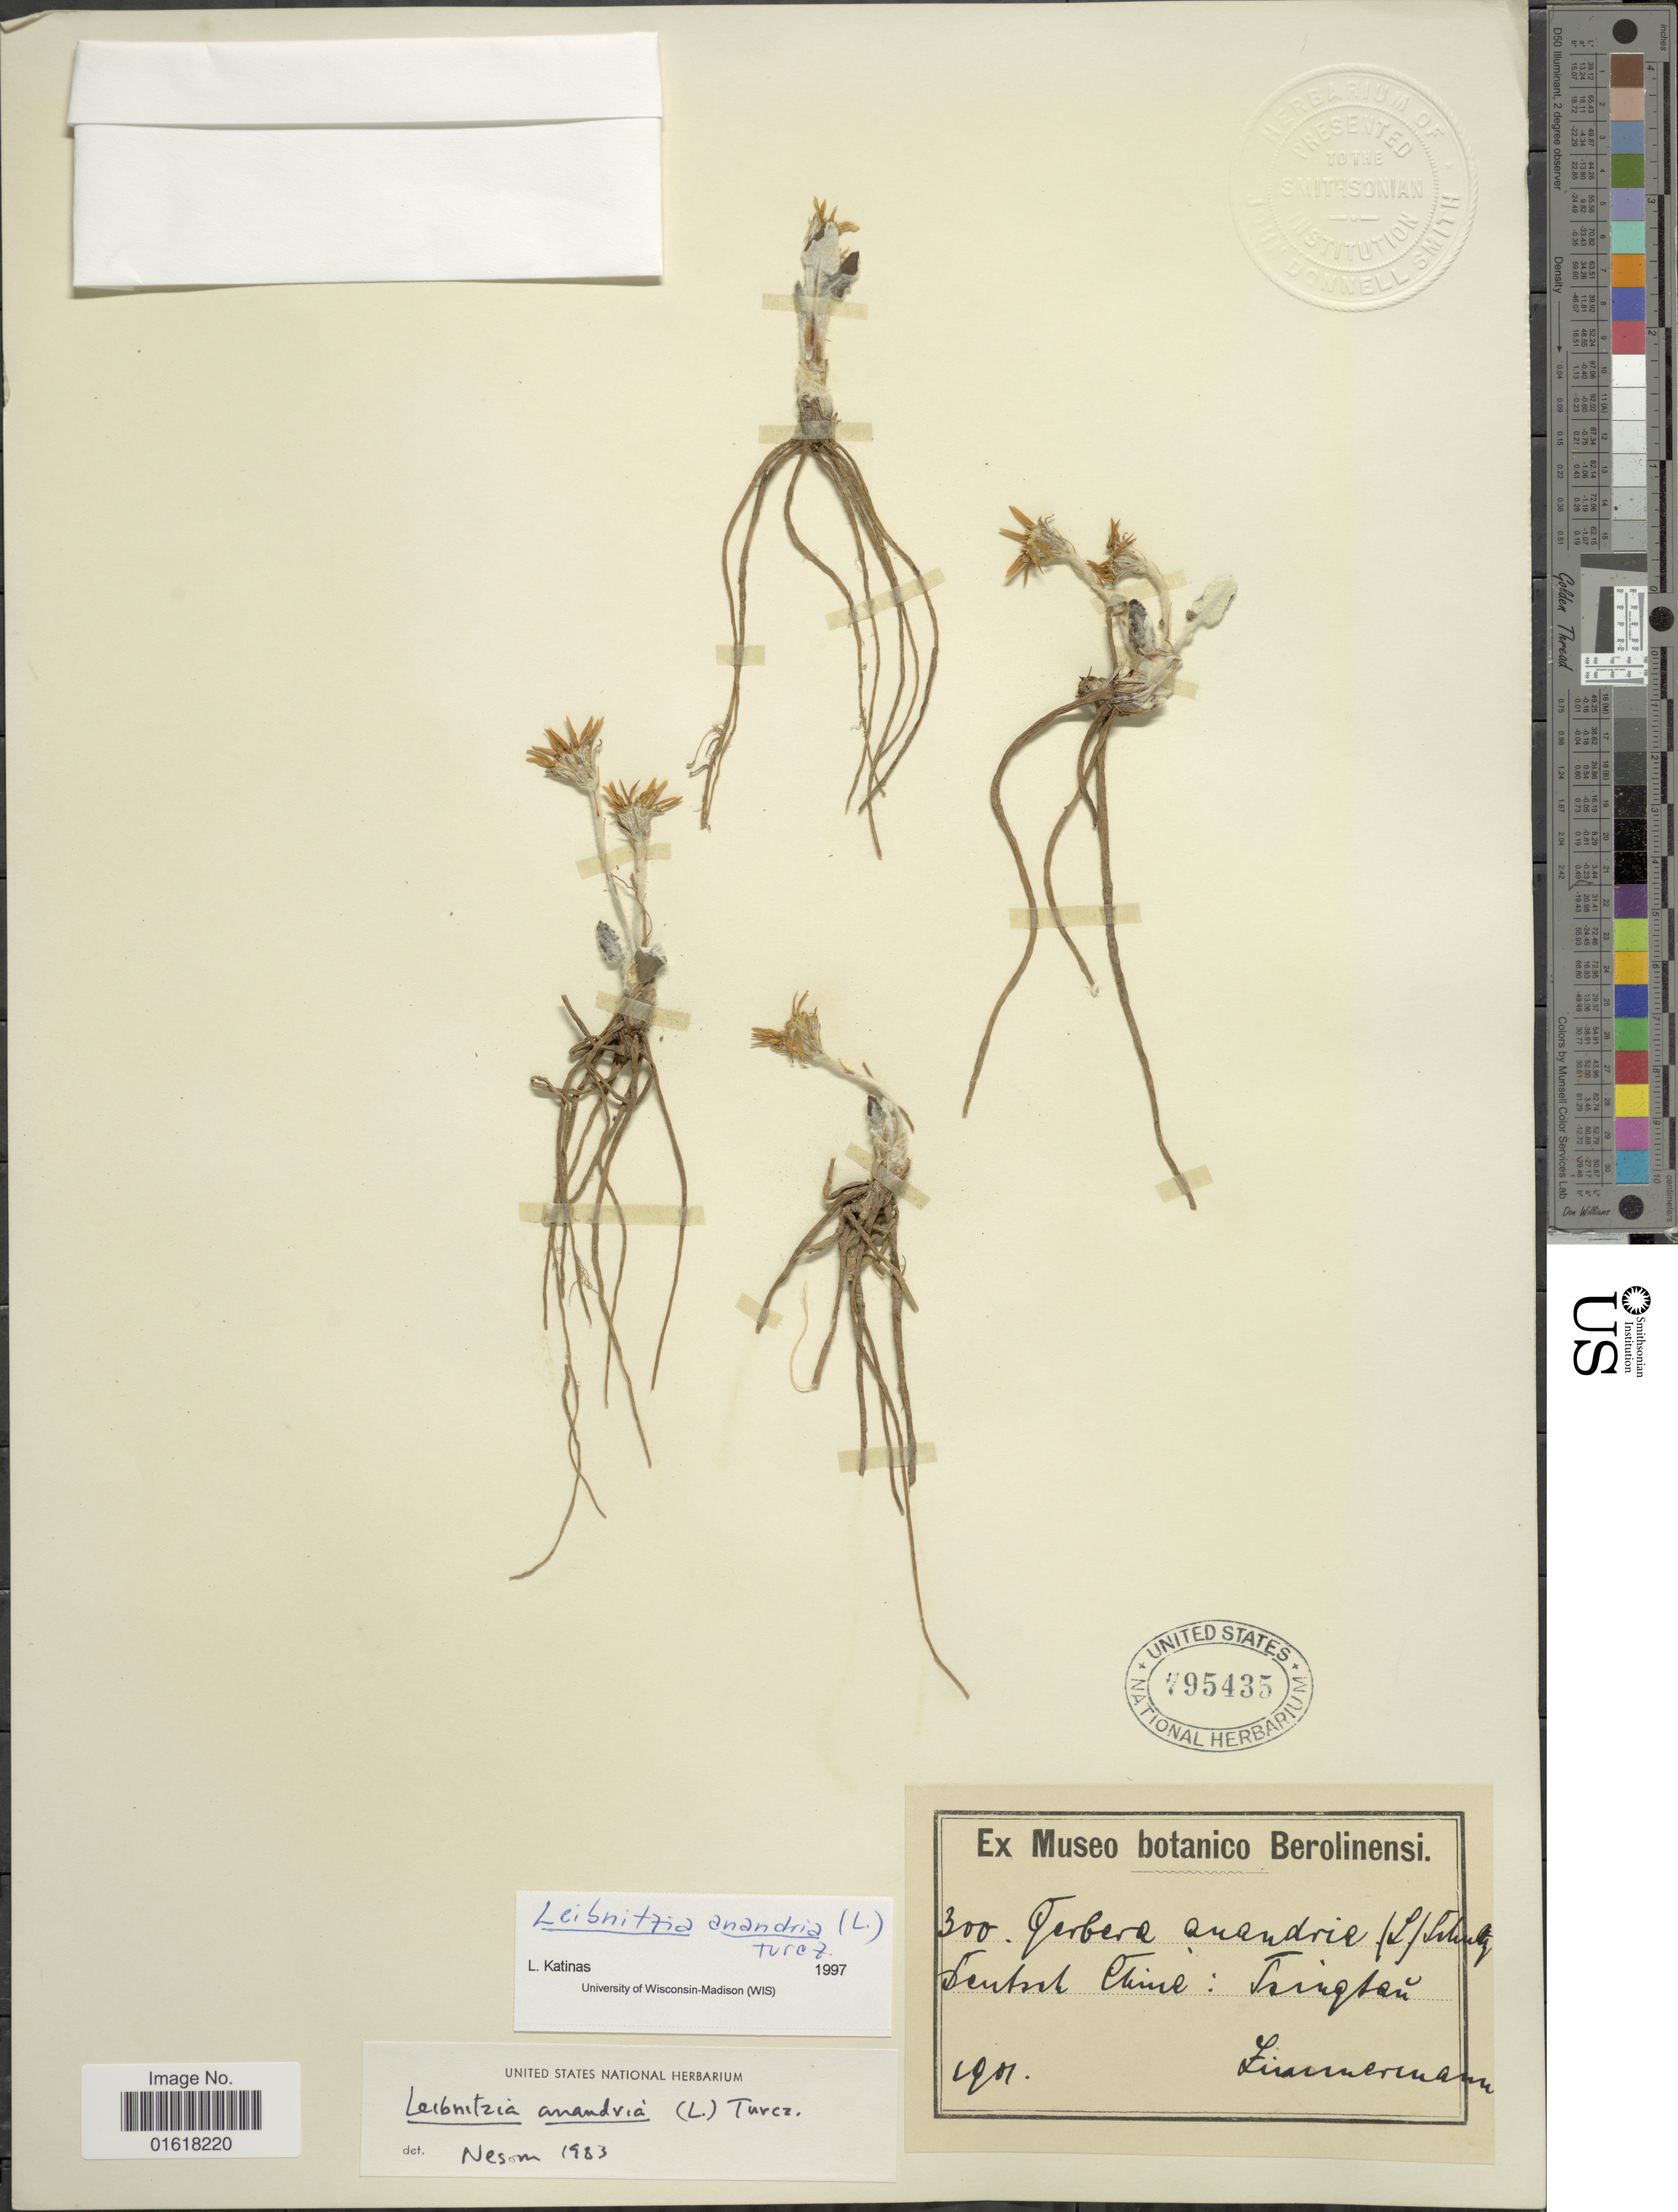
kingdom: Plantae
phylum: Tracheophyta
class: Magnoliopsida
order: Asterales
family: Asteraceae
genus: Leibnitzia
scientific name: Leibnitzia anandria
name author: (L.) Nakai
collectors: -. Zimmermann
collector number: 300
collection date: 1901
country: China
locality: Central China: Tsingtau [interpreted]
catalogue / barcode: US 795435